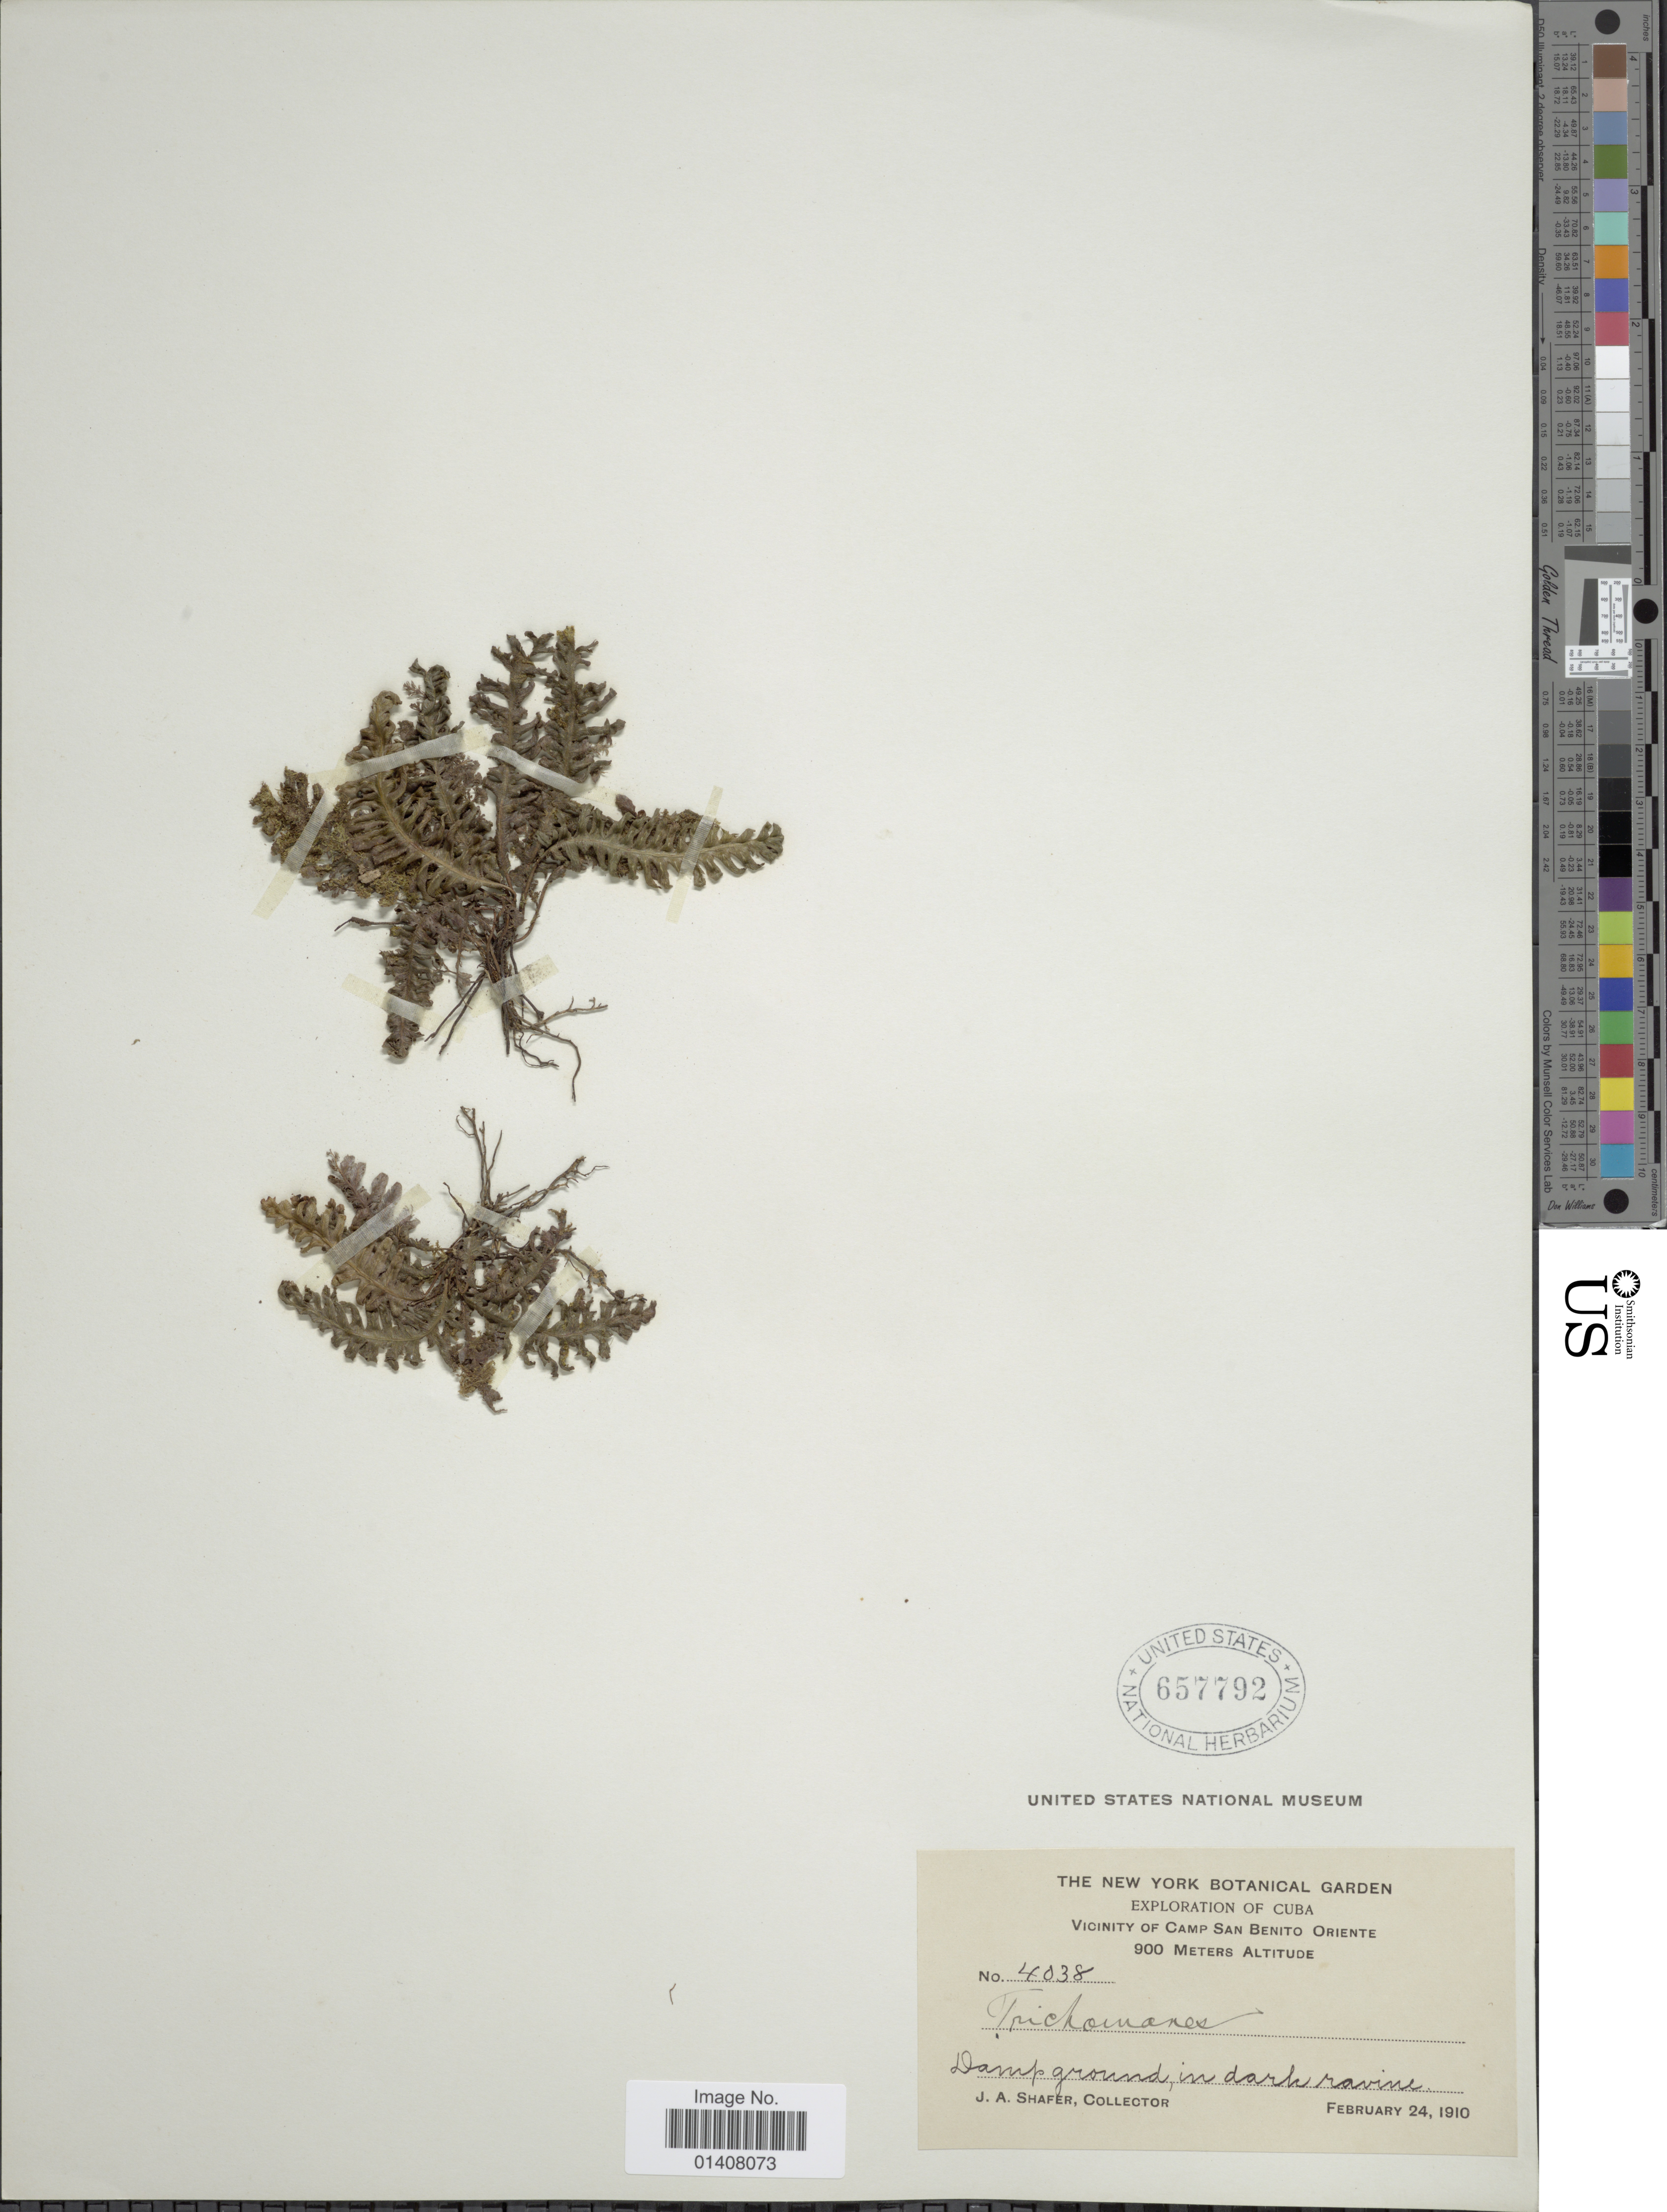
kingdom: Plantae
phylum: Tracheophyta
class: Polypodiopsida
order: Hymenophyllales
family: Hymenophyllaceae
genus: Trichomanes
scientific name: Trichomanes osmundoides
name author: DC. ex Poir.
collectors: J. A. Shafer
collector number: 4038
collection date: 1910-02-24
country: Cuba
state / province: Oriente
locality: Vicinity of Camp San Benito Oriente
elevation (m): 900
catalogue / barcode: US 657792